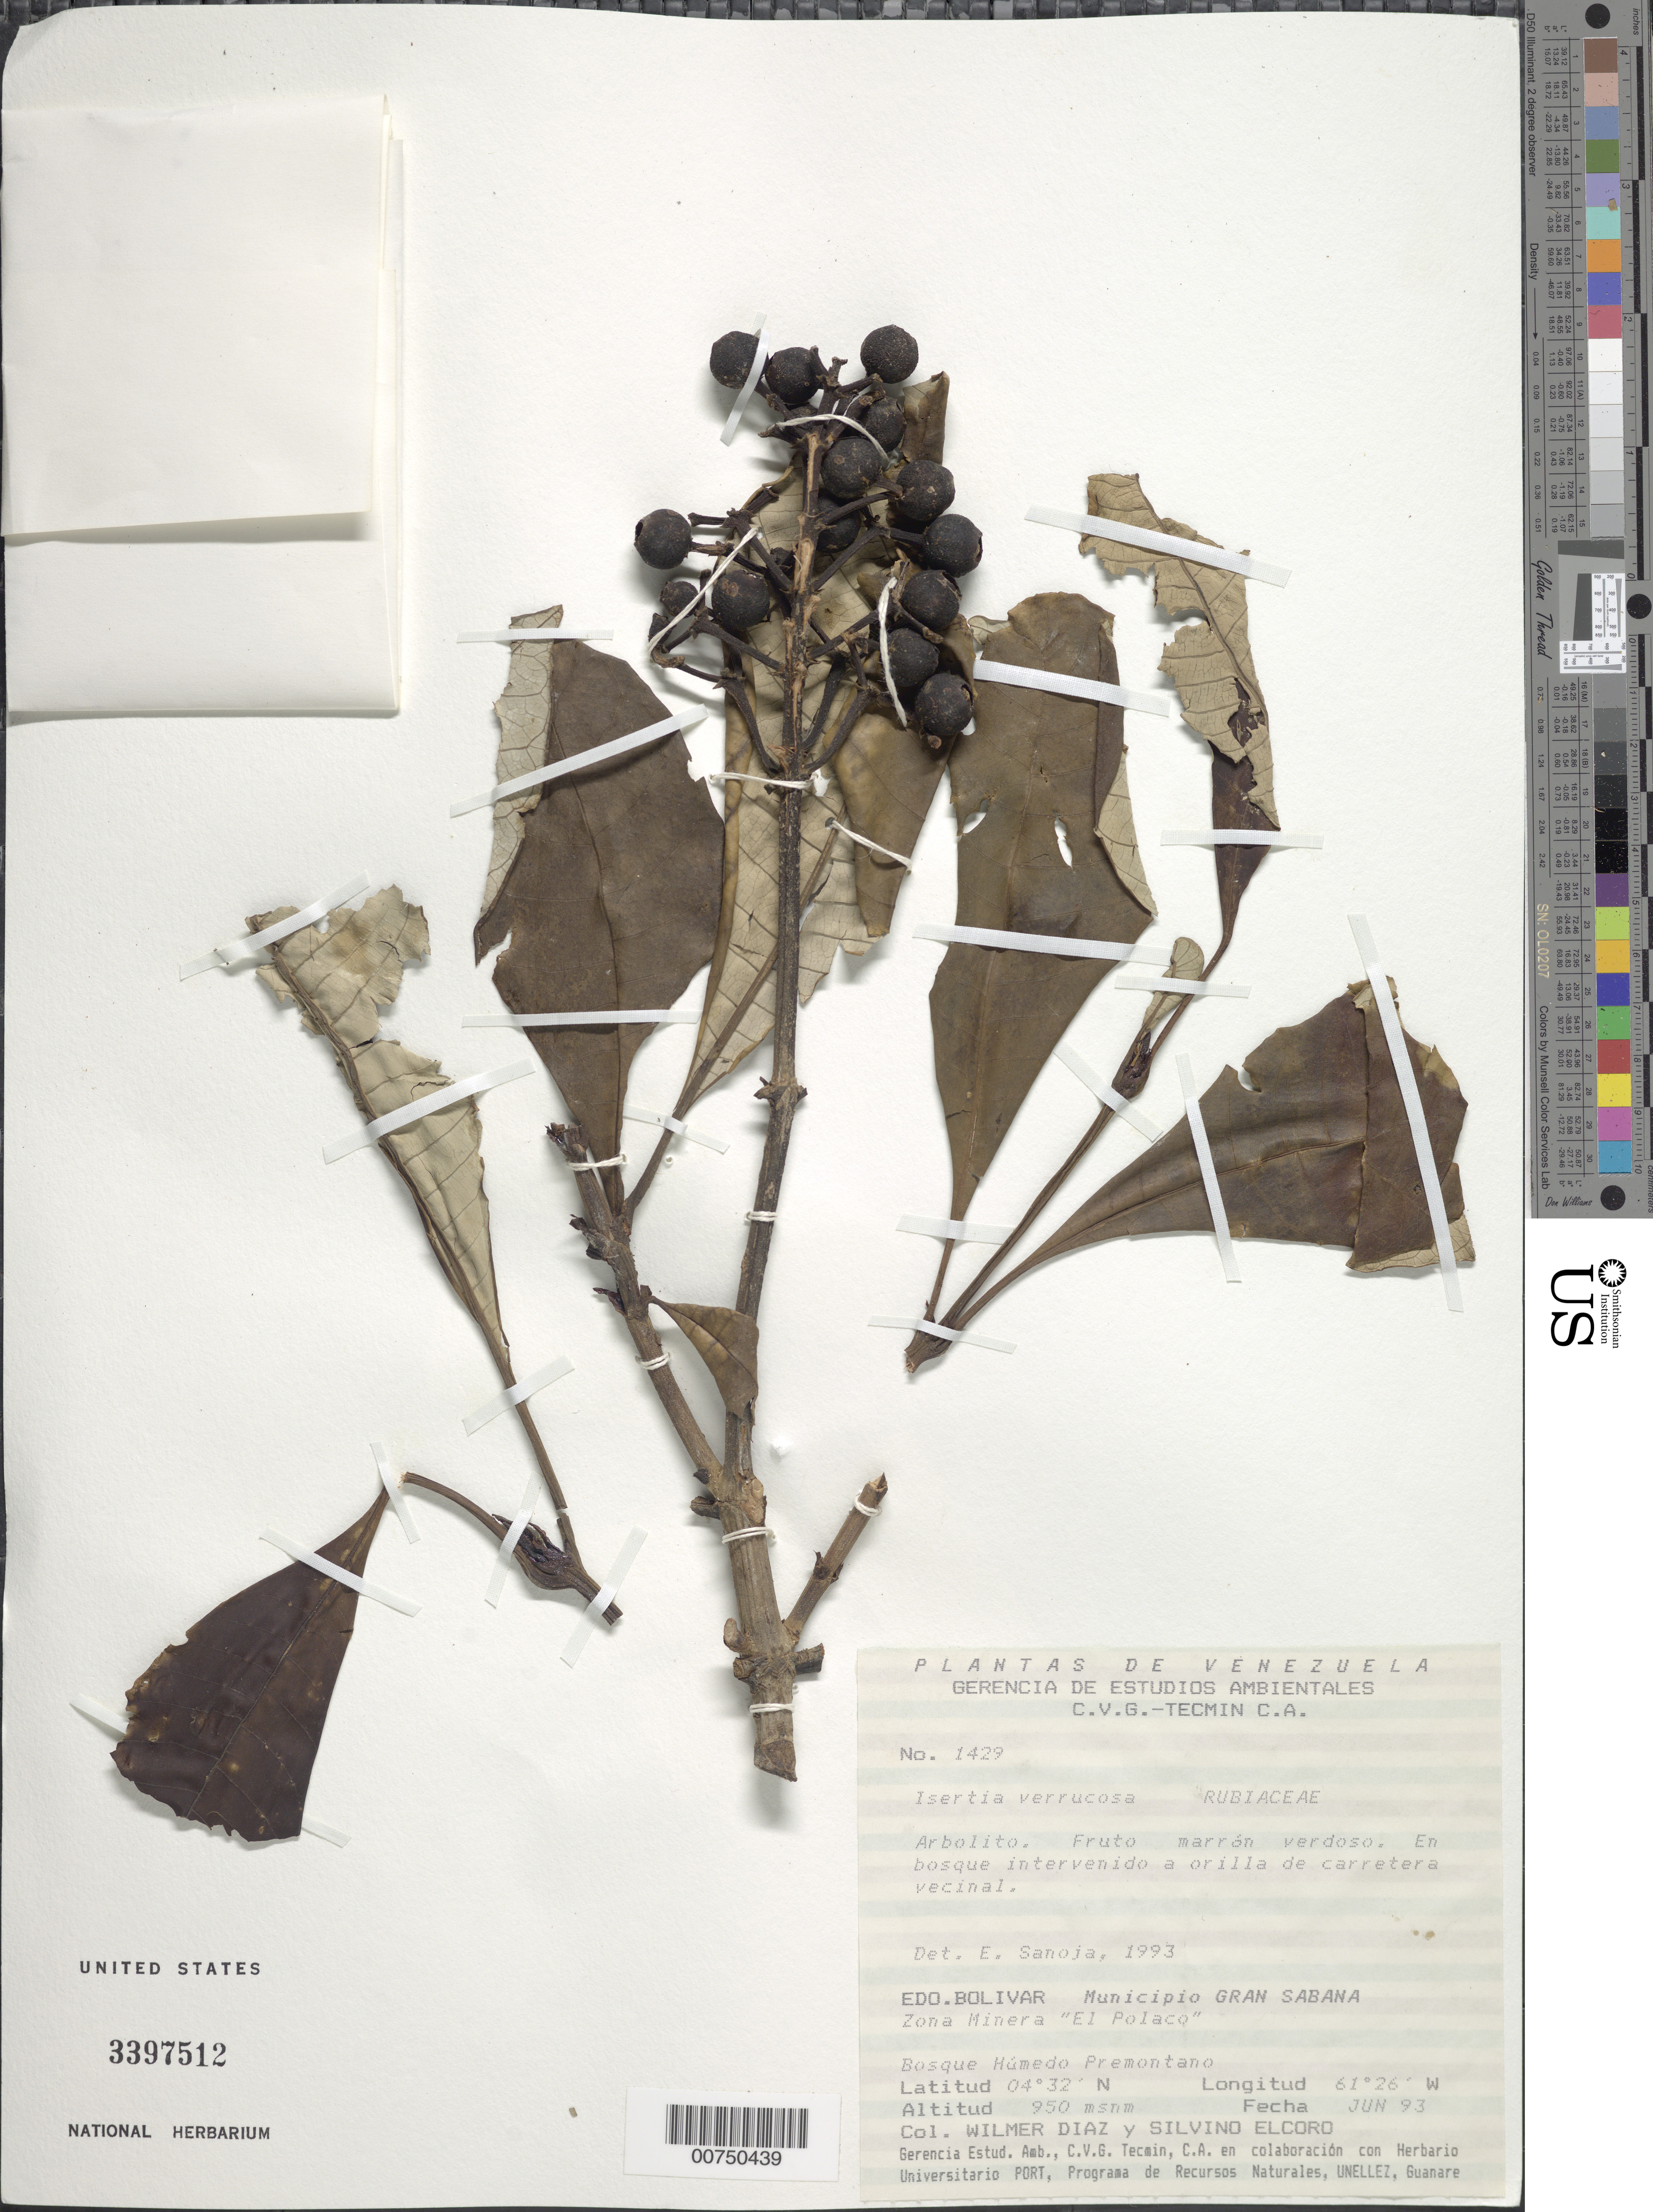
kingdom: Plantae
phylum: Tracheophyta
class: Magnoliopsida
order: Gentianales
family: Rubiaceae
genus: Isertia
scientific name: Isertia verrucosa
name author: (Bonpl.) Standl.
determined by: Sanoja, Elio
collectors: W. Díaz P. & S. Elcoro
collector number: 1429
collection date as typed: Jun-93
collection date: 1993-06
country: Venezuela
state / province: Bolívar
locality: Mun. Gran Sabana, Zona Minera "El Polaco"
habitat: Bosque humedo premontano; en bosque intervenido a orillo de carretera vecinal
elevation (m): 950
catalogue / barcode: US 3397512